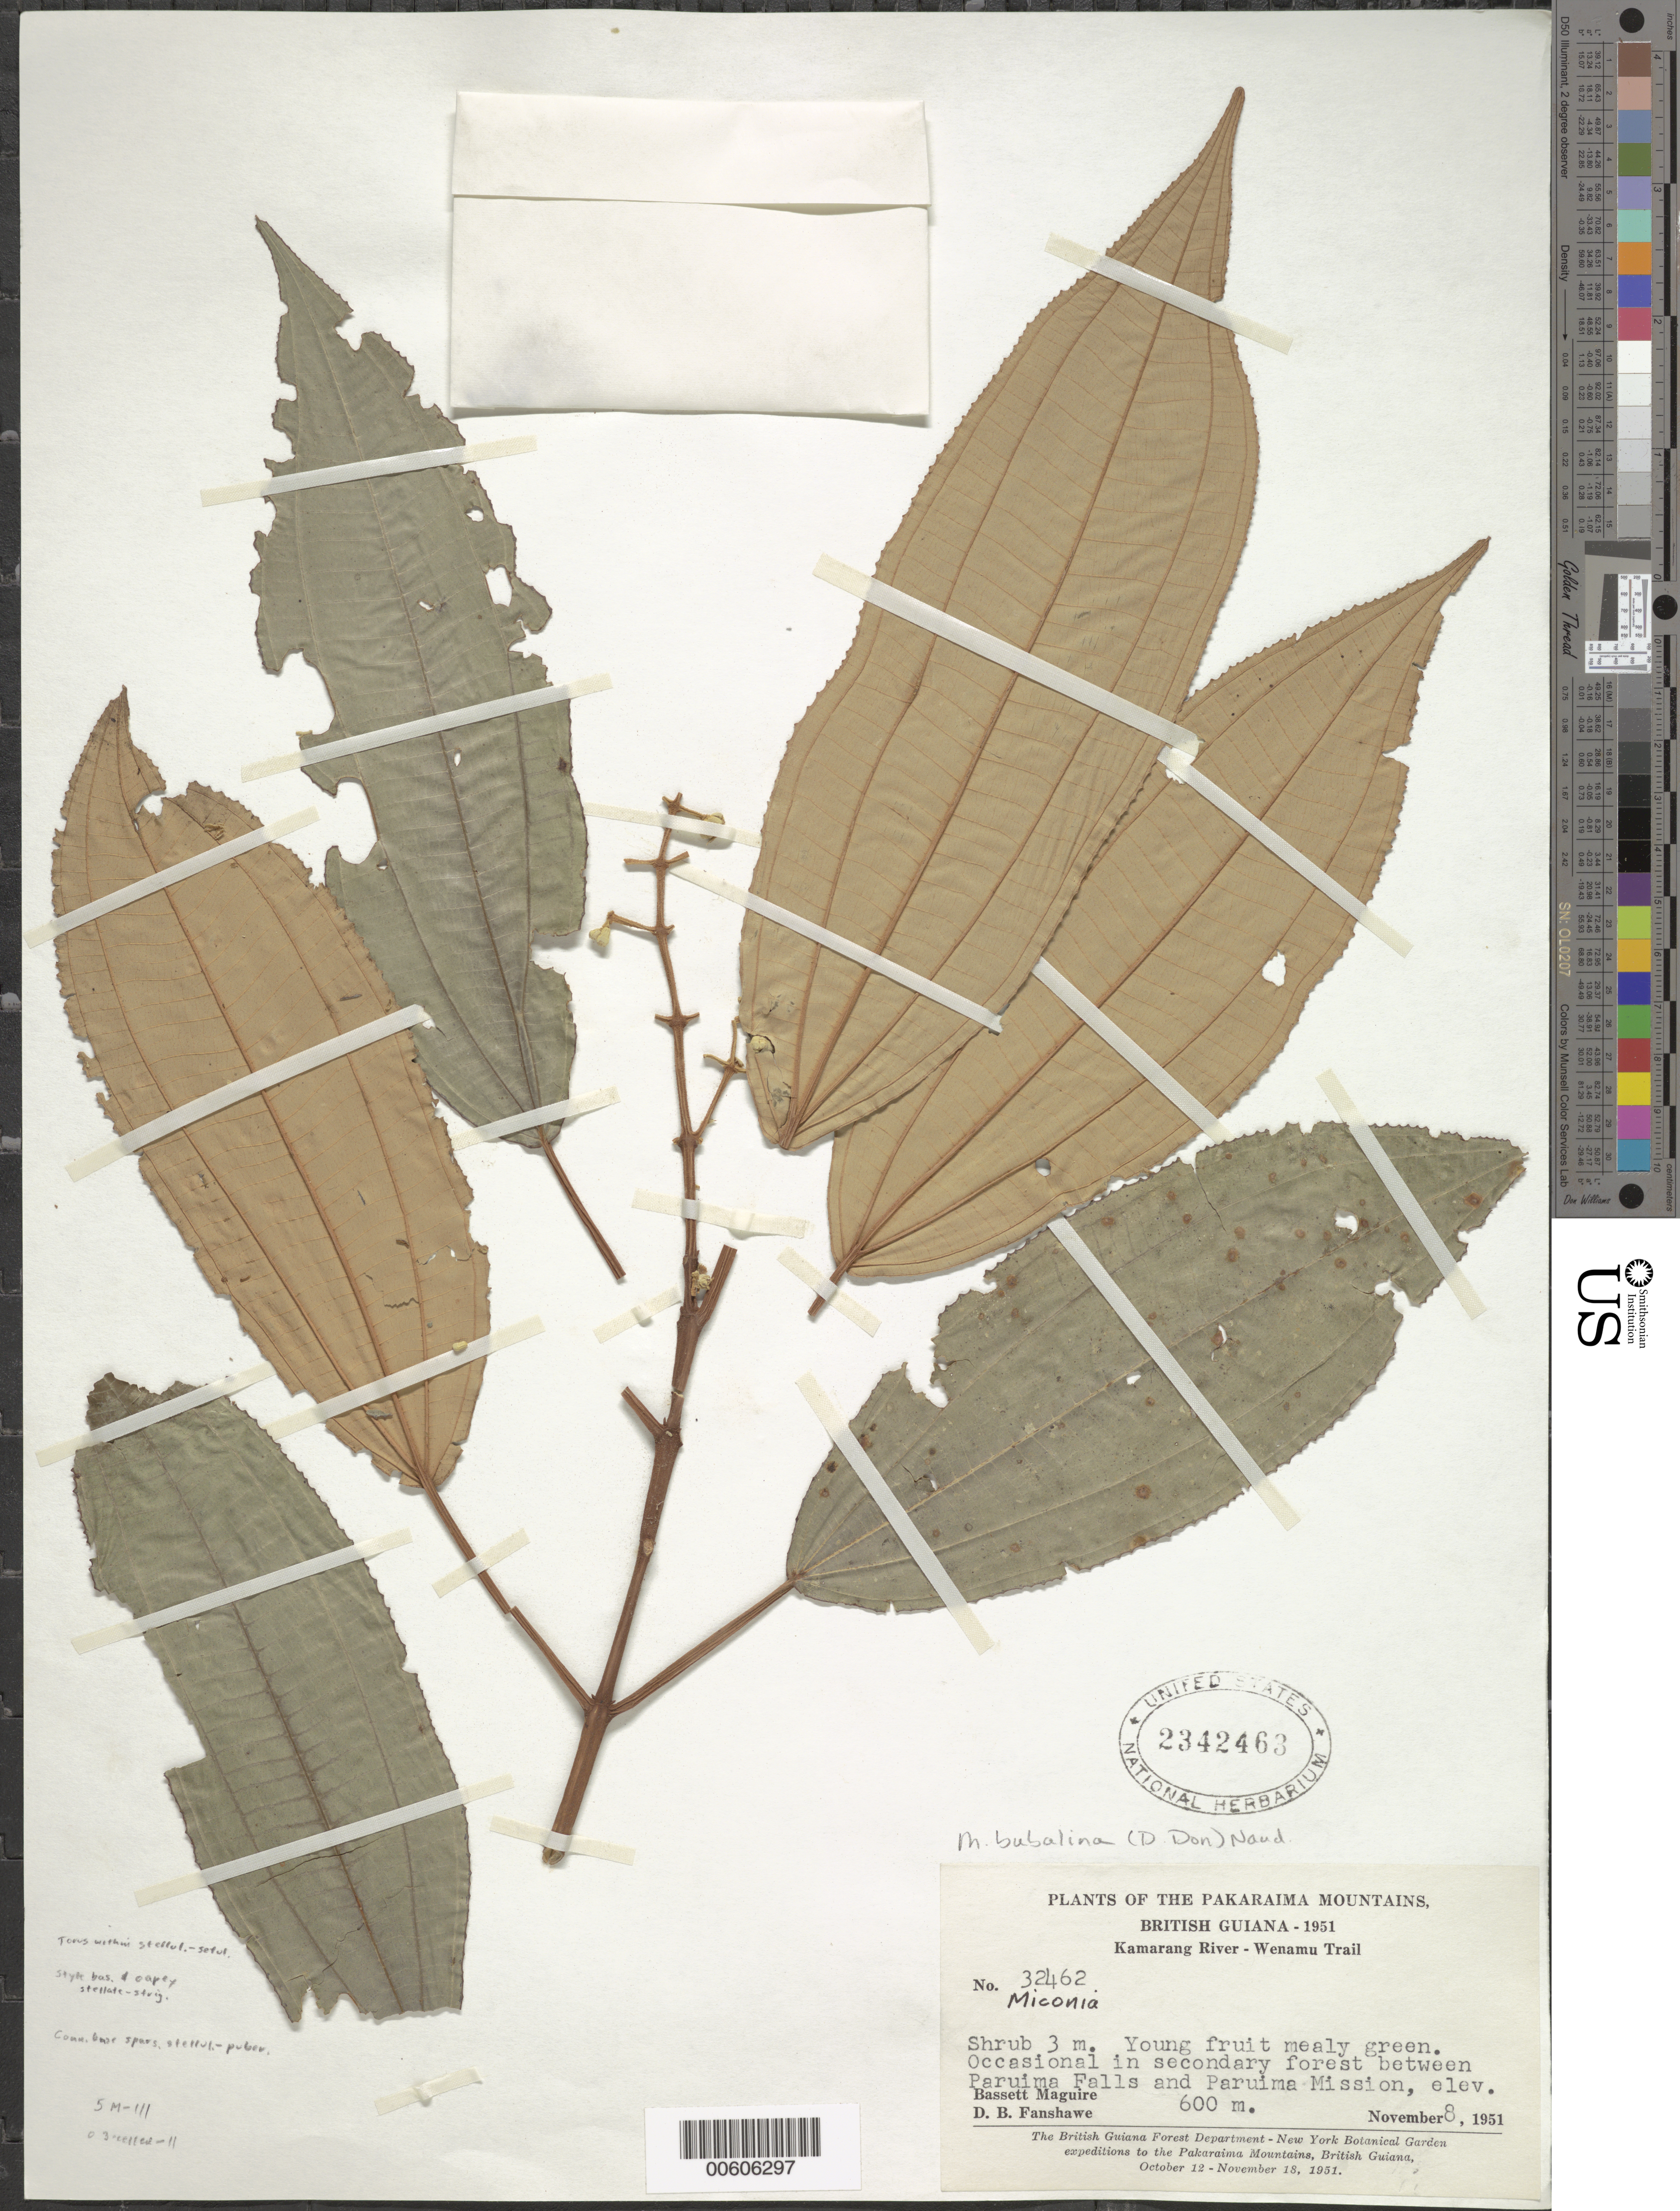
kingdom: Plantae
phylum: Tracheophyta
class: Magnoliopsida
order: Myrtales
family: Melastomataceae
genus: Miconia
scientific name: Miconia bubalina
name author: Naudin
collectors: B. Maguire & D. B. Fanshawe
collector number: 32462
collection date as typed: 8-Nov-51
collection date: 1951-11-08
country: Guyana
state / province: Cuyuni-Mazaruni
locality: Kamarang R., Wenamu trail, between Paruima Falls and Paruima Mission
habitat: Secondary forest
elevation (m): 800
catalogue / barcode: US 2342463